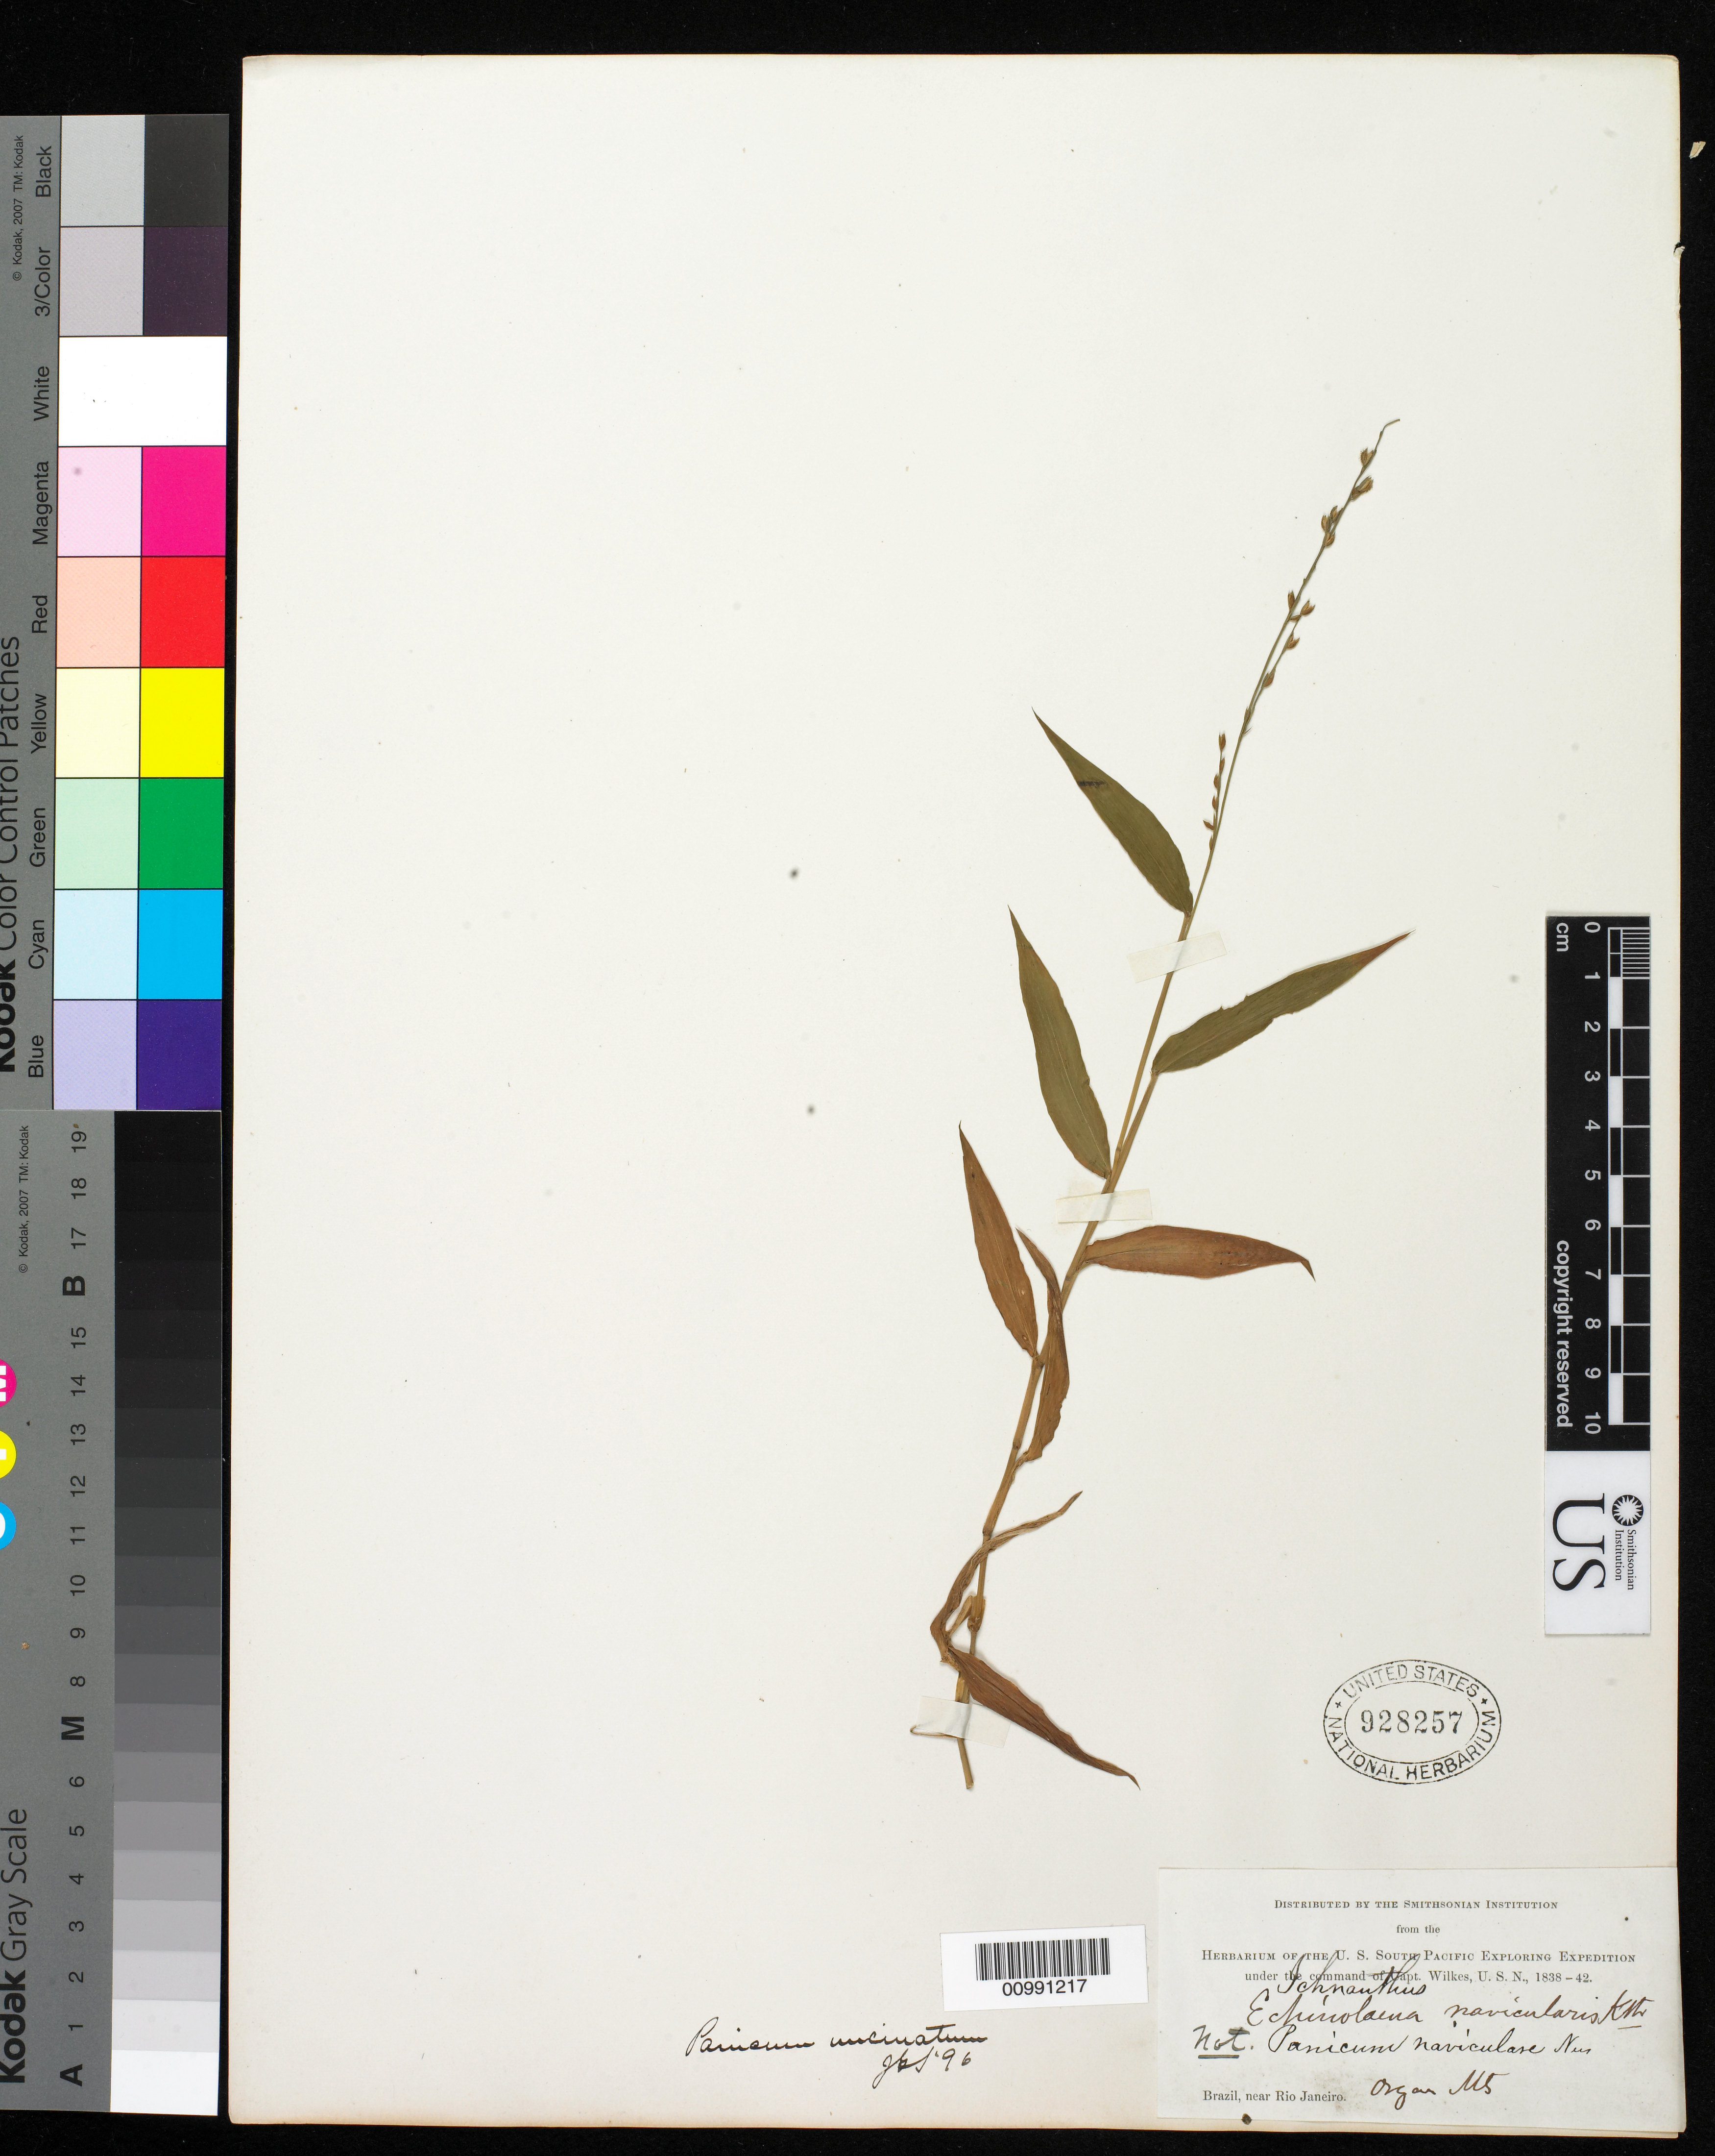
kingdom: Plantae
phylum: Tracheophyta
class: Liliopsida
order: Poales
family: Poaceae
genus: Pseudechinolaena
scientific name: Pseudechinolaena polystachya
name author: (Kunth) Stapf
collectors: Wilkes Explor. Exped.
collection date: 1838/1842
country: Brazil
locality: near Rio Janiero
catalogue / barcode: US 928257